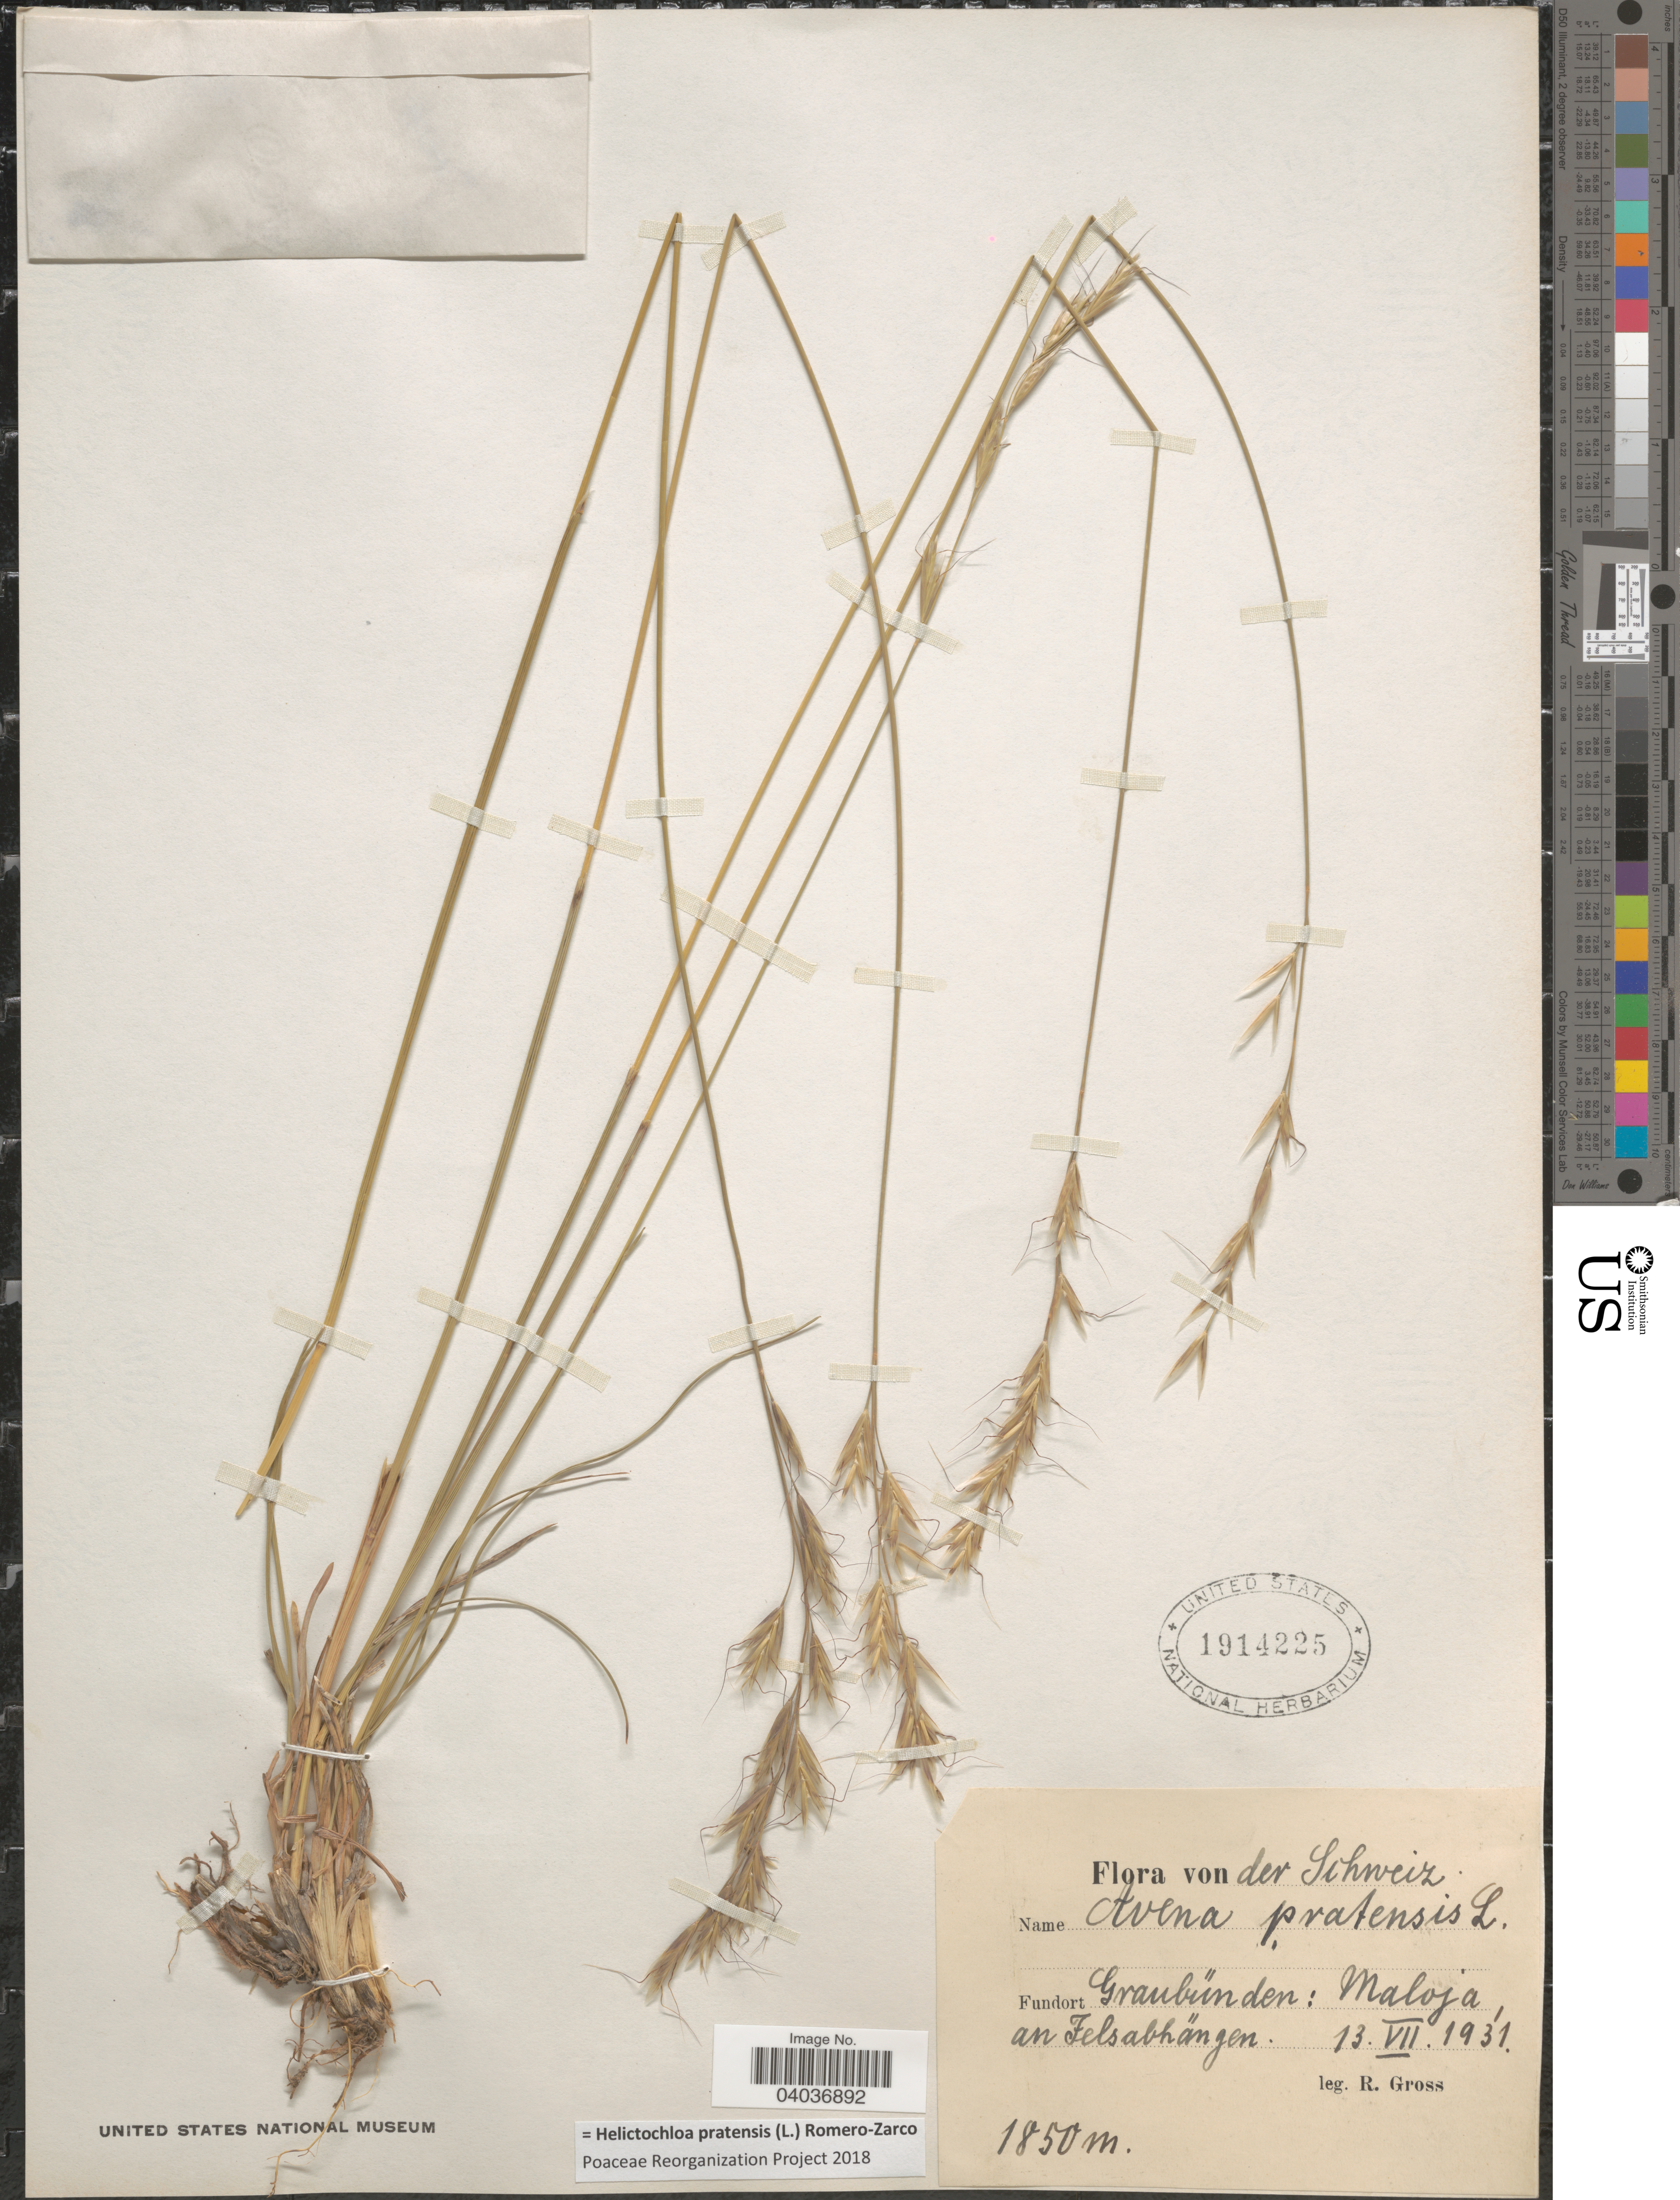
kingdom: Plantae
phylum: Tracheophyta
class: Liliopsida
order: Poales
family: Poaceae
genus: Helictochloa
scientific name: Helictochloa pratensis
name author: (L.) Romero-Zarco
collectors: R. Gross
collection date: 1931-07-13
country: Switzerland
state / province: Graubunden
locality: Schweiz. Maloja, an Felsabhängen.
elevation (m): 1850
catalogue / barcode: US 1914225